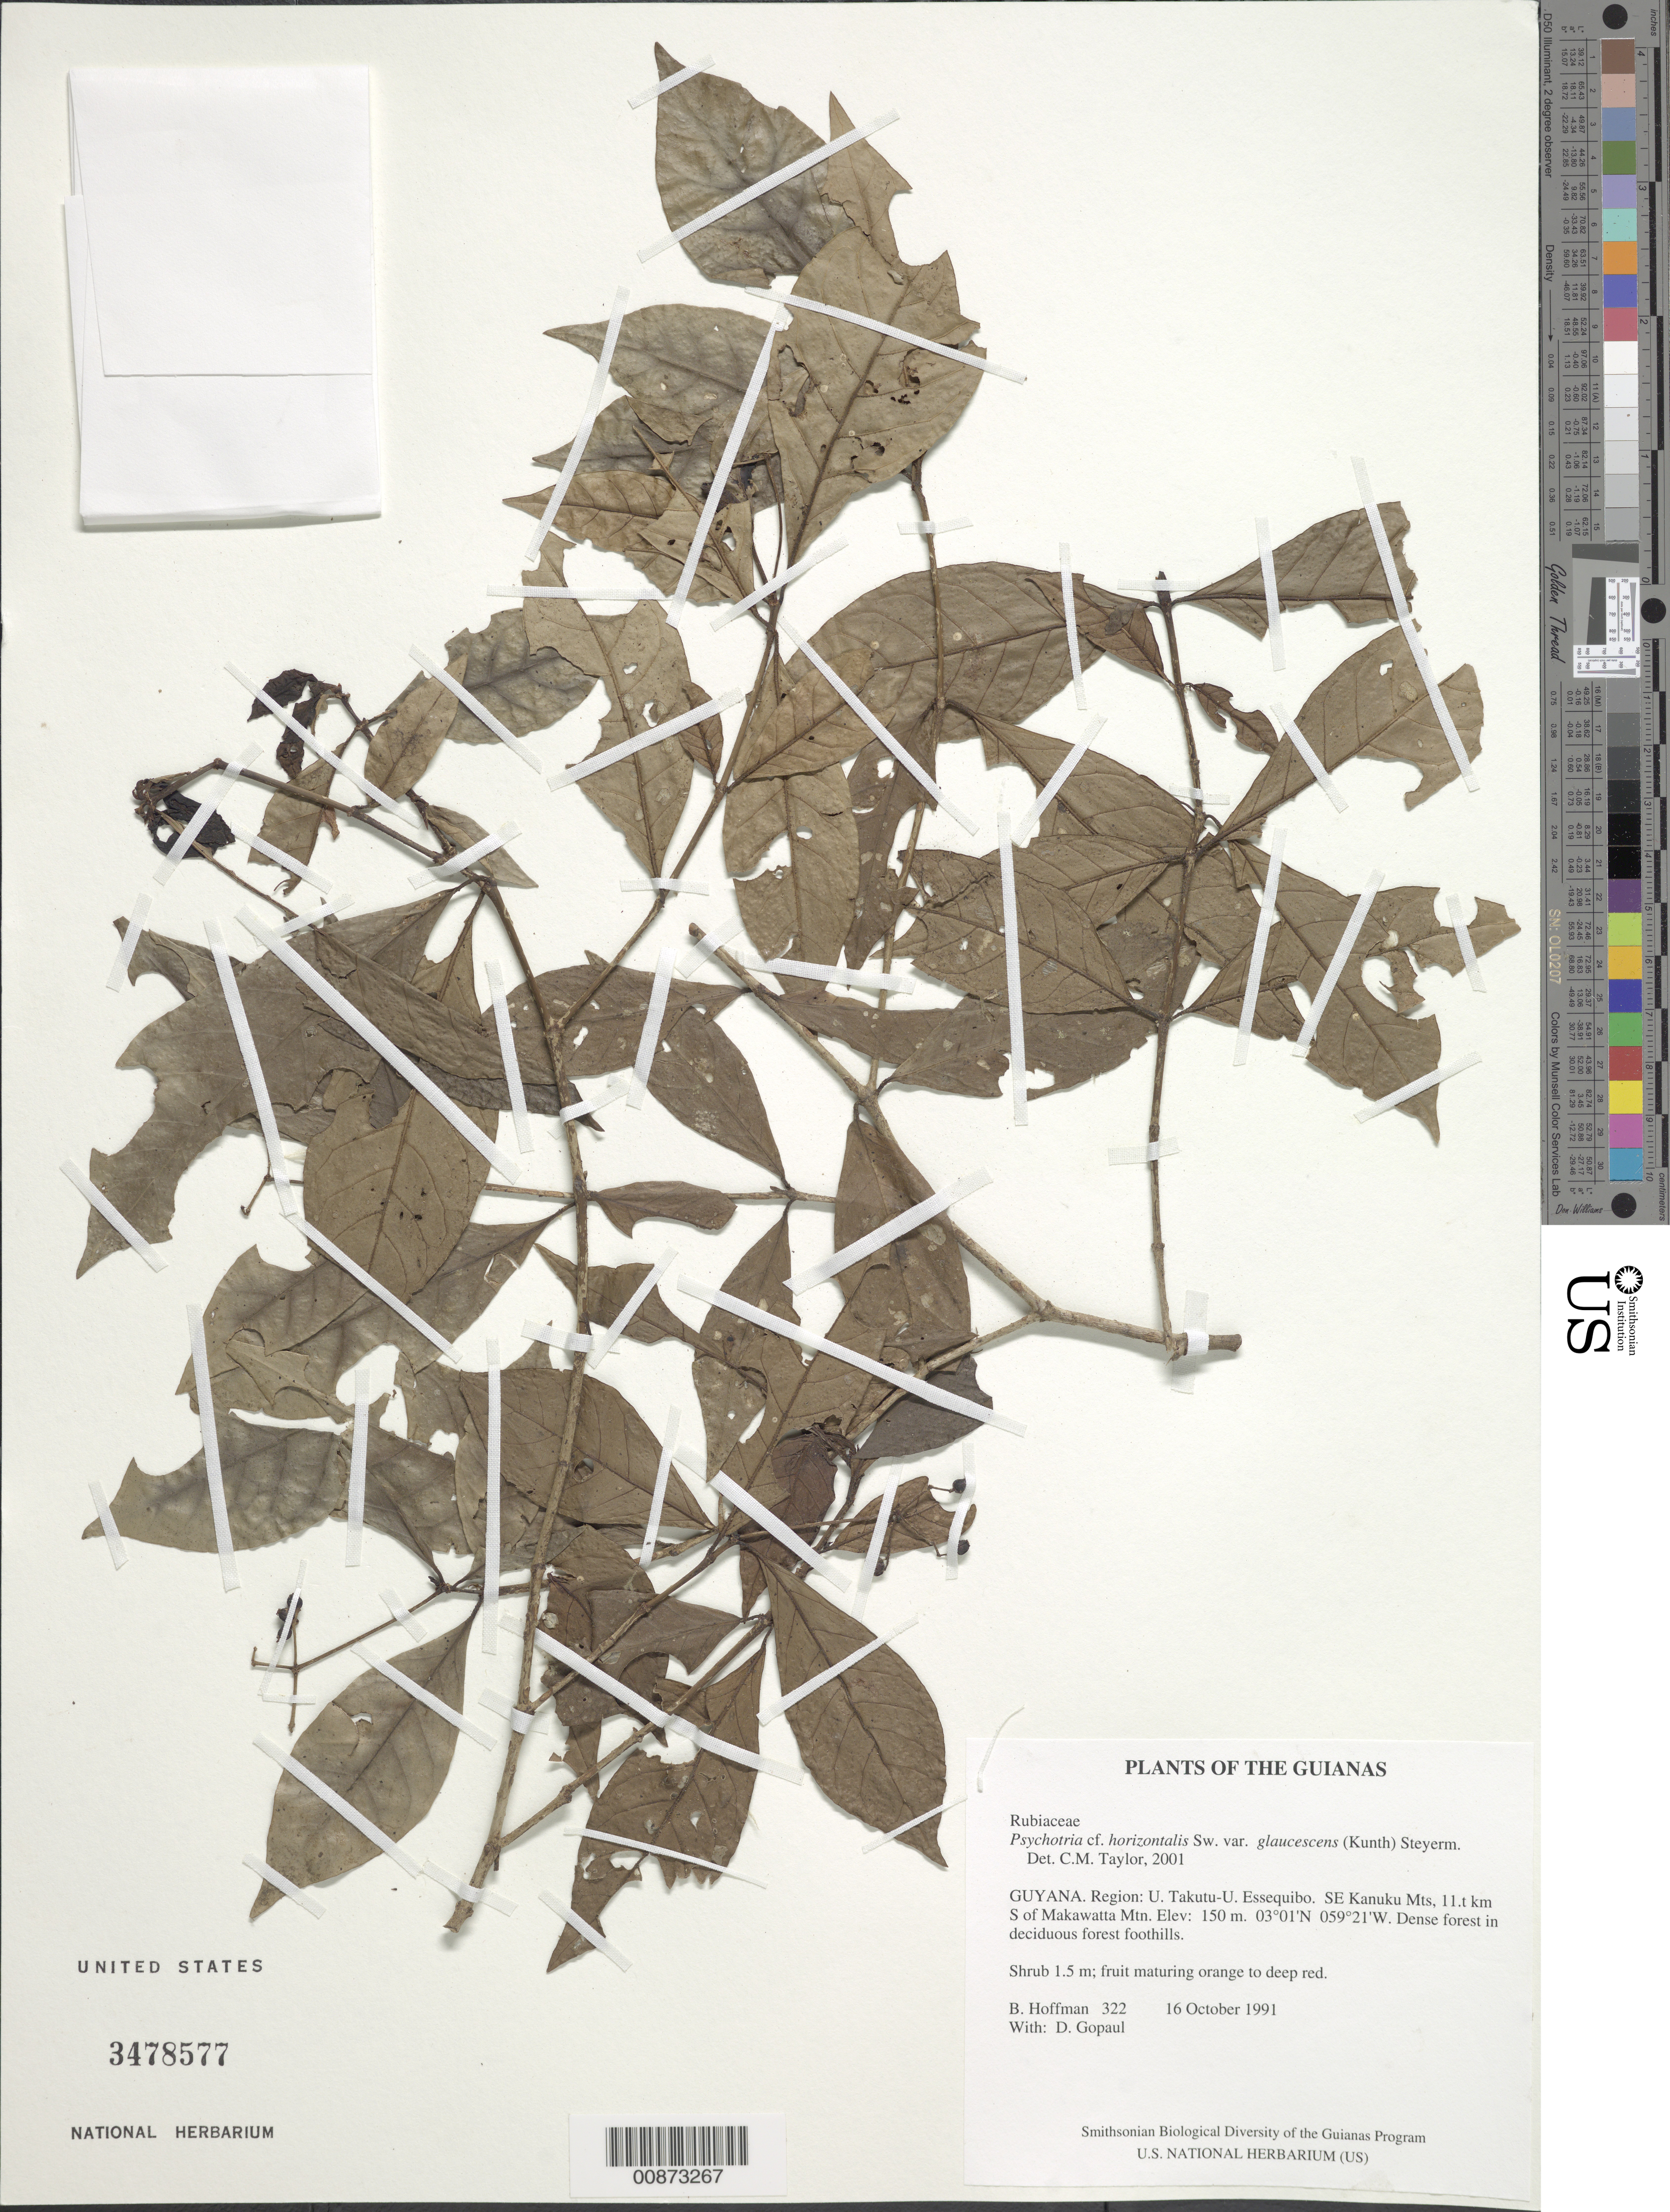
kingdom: Plantae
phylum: Tracheophyta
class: Magnoliopsida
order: Gentianales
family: Rubiaceae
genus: Psychotria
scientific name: Psychotria horizontalis var. glaucescens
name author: (Kunth) Steyerm.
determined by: Taylor, Charlotte M.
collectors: B. Hoffman & D. Gopaul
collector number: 322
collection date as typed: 16 October 1991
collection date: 1991-10-16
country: Guyana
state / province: U. Takutu-U. Essequibo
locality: SE Kanuku Mts ±11.5 km S of Makawatta Mtn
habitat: Dense forest in deciduous forest foothills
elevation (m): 150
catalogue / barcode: US 3478577